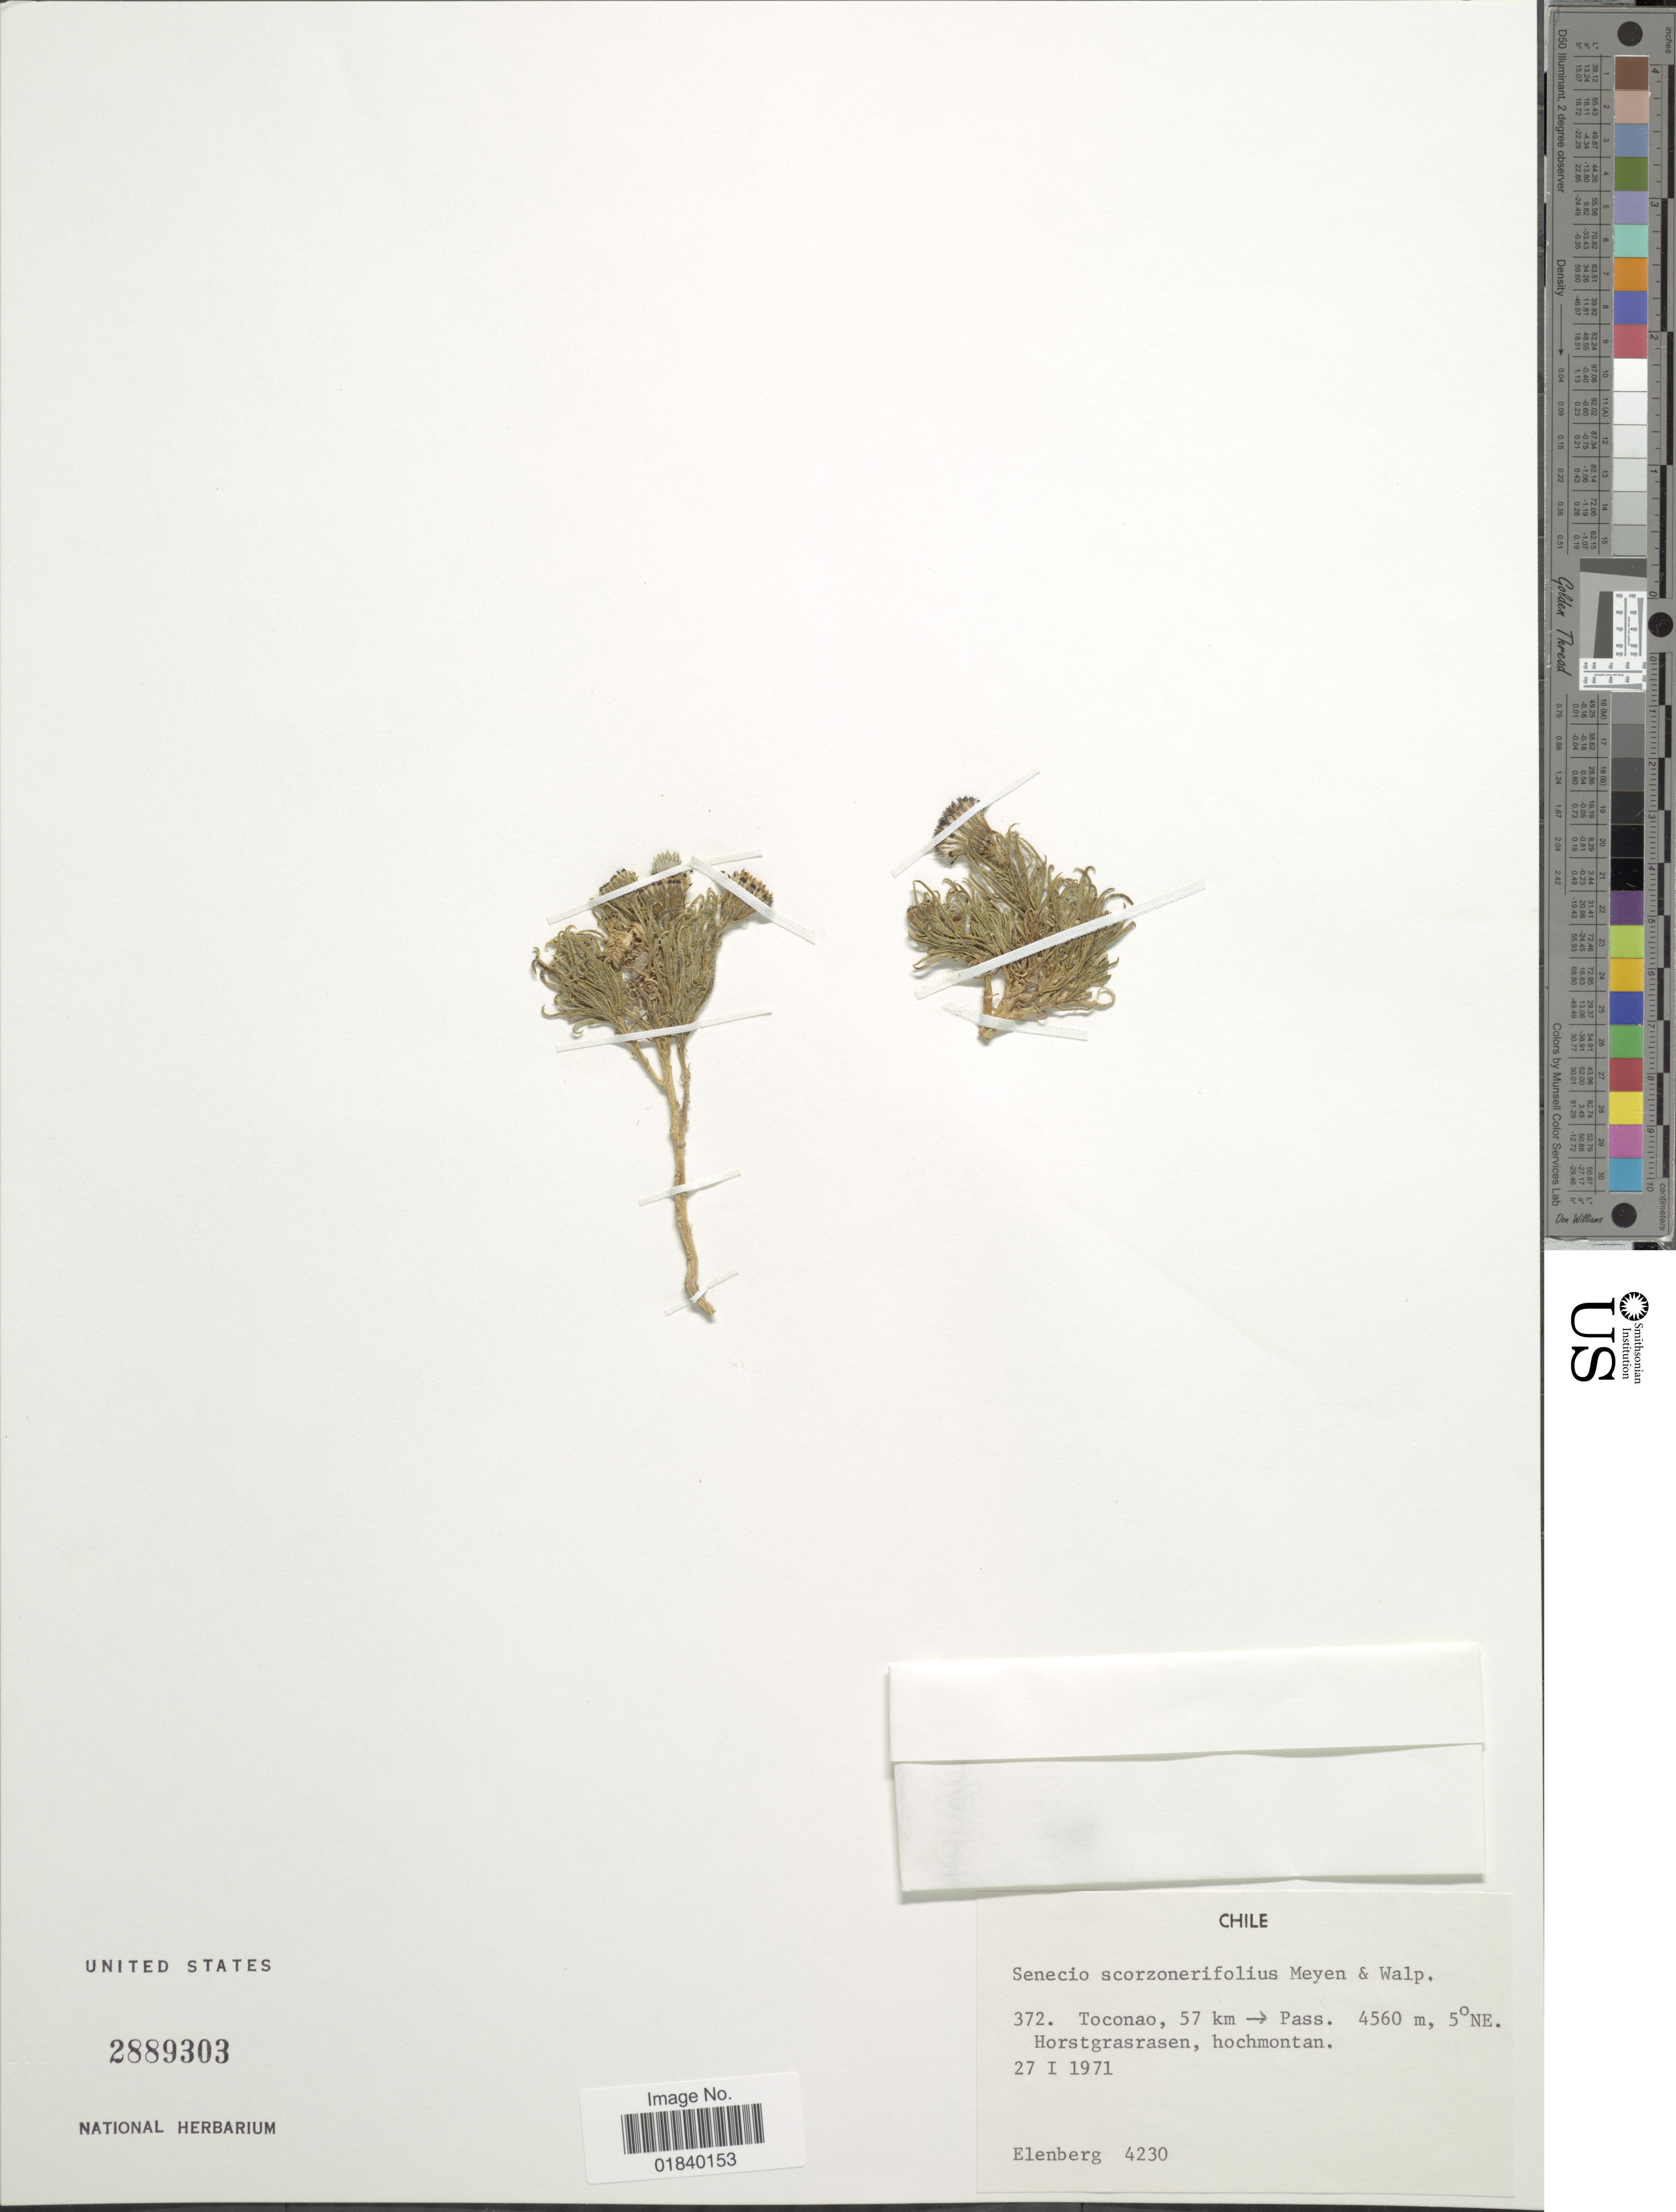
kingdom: Plantae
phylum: Tracheophyta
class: Magnoliopsida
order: Asterales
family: Asteraceae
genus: Senecio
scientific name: Senecio scorzonerifolius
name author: Meyen & Walp.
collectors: H. Ellenberg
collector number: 4230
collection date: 1971-01-27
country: Chile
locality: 5ºNE. Horstgrasrasen, hochmontan.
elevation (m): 4560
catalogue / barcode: US 2889303